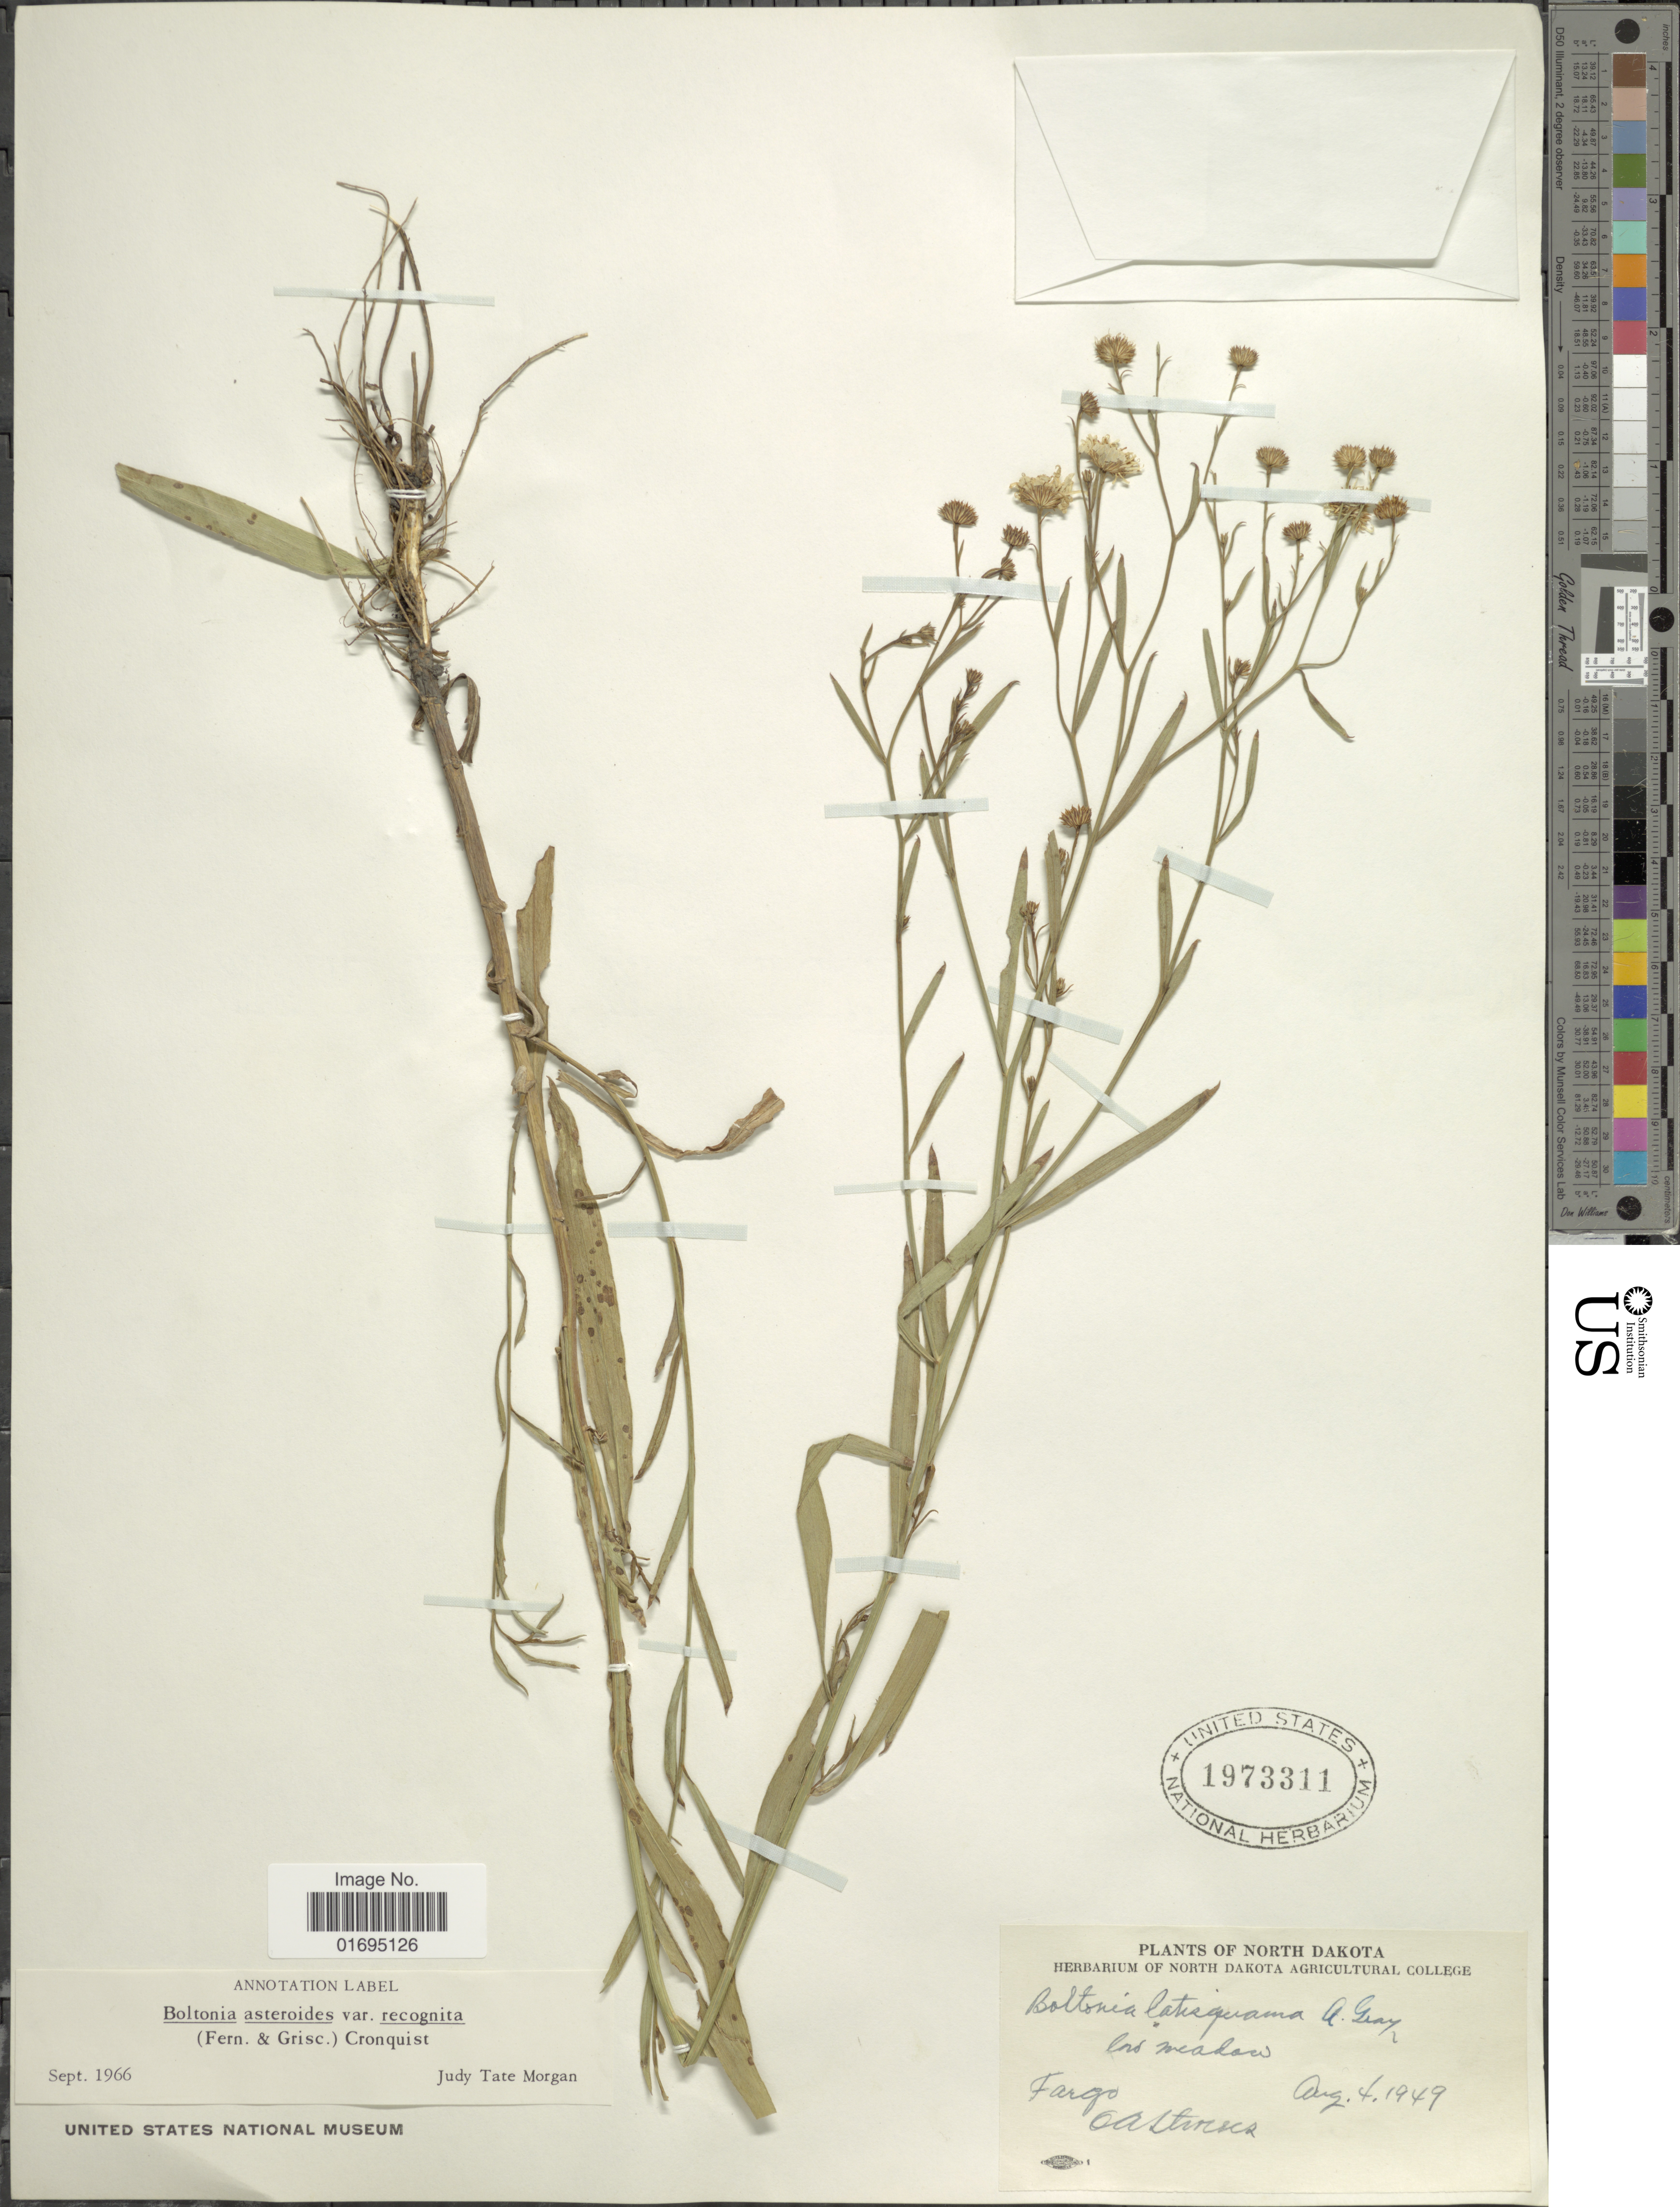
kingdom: Plantae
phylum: Tracheophyta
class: Magnoliopsida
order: Asterales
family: Asteraceae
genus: Boltonia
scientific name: Boltonia asteroides var. recognita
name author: (Fernald & Griscom) Cronq.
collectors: O. A. Stevens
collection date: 1949-08-04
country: United States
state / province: North Dakota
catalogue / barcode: US 1973311